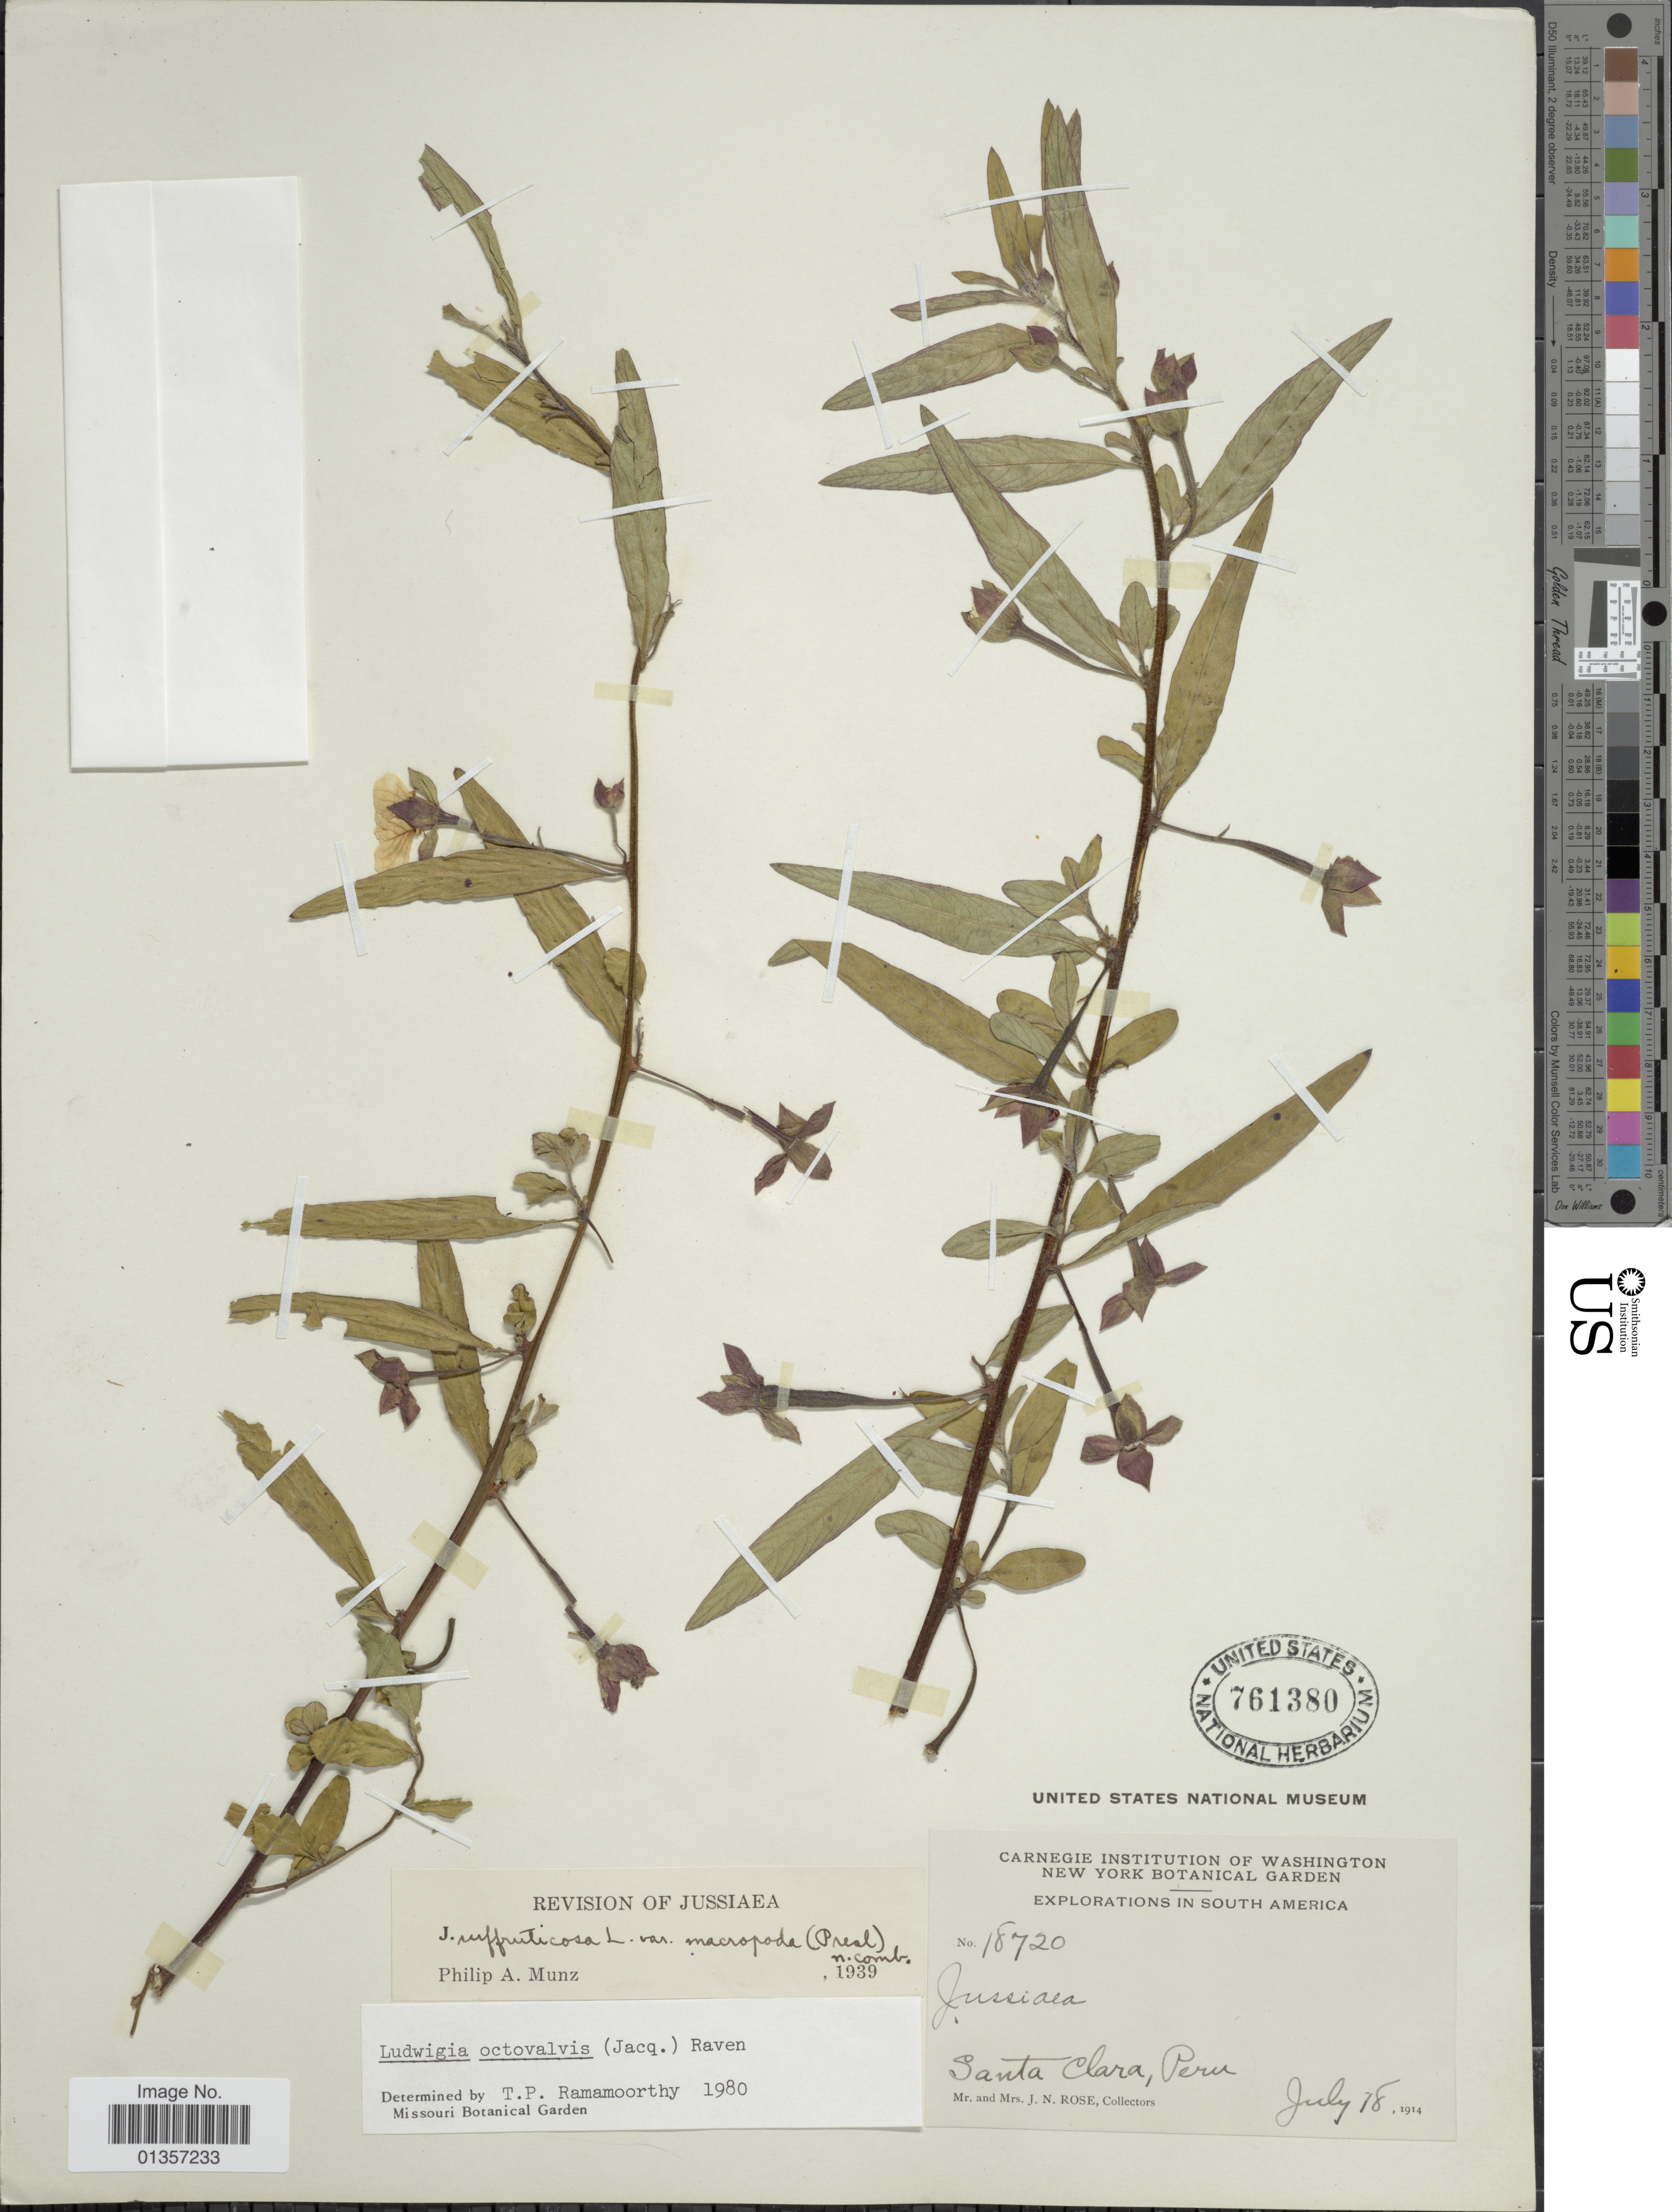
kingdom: Plantae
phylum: Tracheophyta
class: Magnoliopsida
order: Myrtales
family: Onagraceae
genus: Ludwigia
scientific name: Ludwigia octovalvis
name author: (Jacq.) P.H. Raven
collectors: J. N. Rose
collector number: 18720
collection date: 1914-07-18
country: Peru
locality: Santa Clara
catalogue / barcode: US 761380